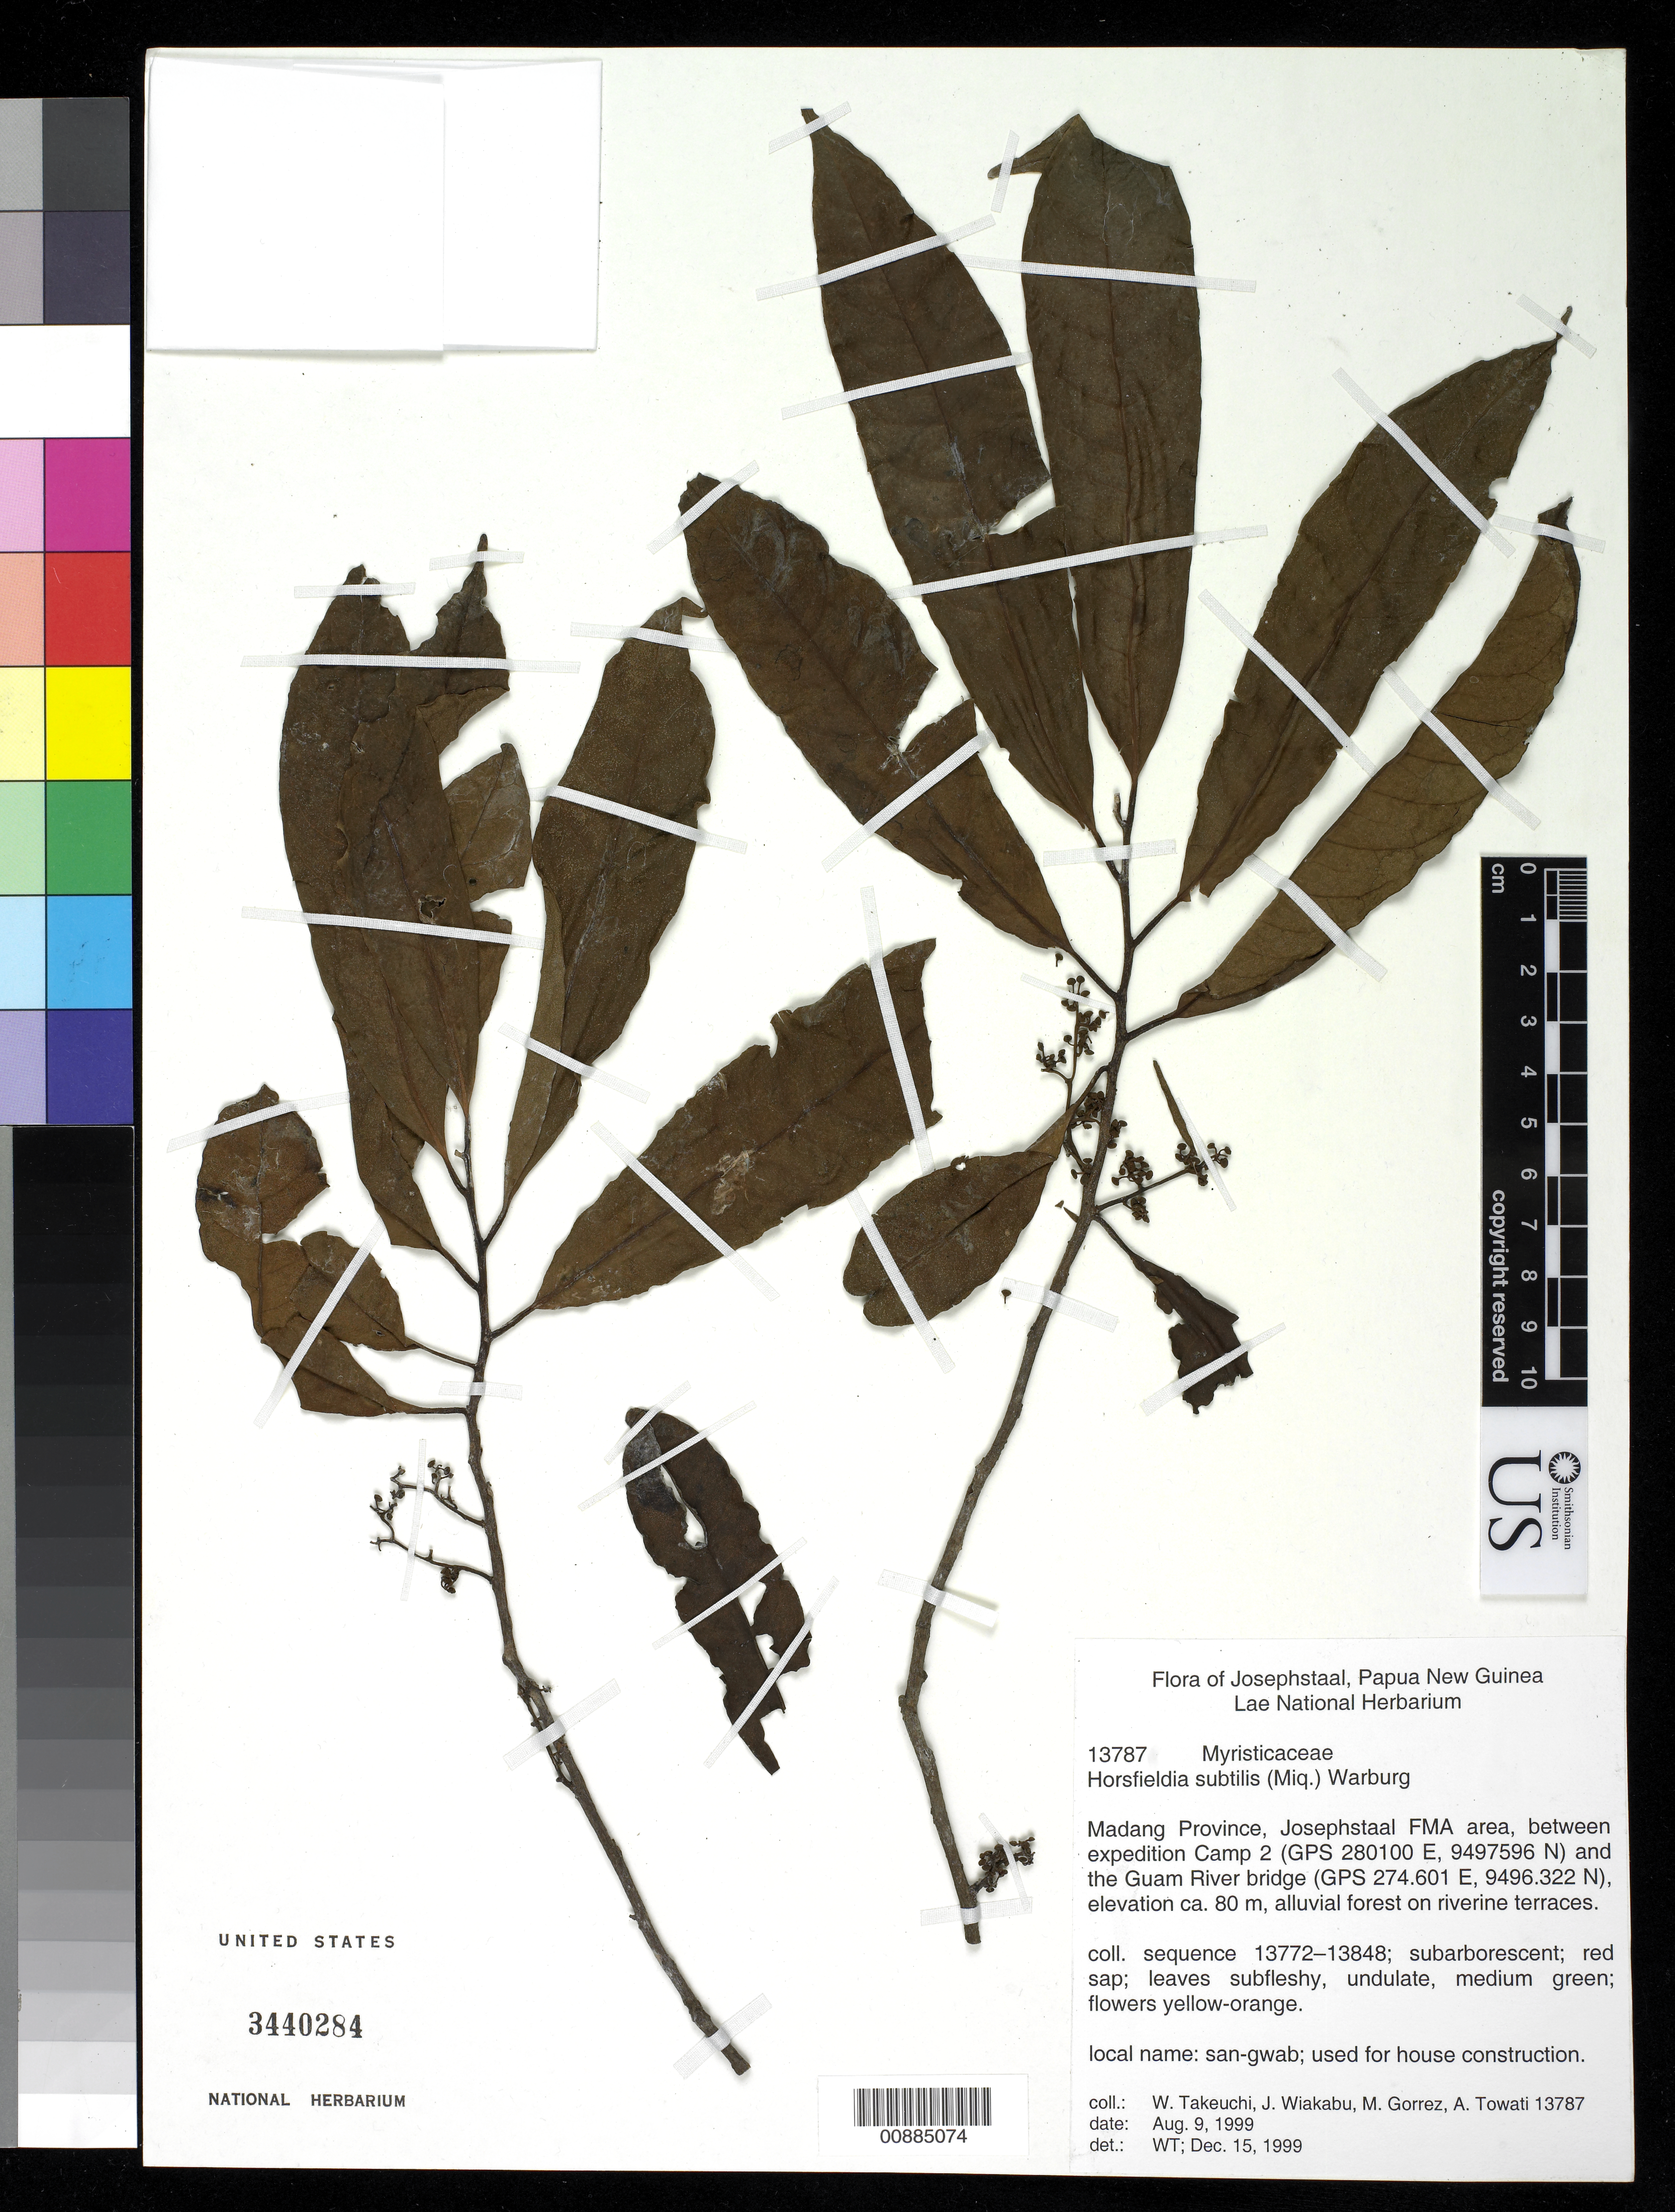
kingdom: Plantae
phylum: Tracheophyta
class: Magnoliopsida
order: Magnoliales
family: Myristicaceae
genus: Horsfieldia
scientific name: Horsfieldia subtilis var. subtilis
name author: Warb.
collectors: W. N. Takeuchi, J. Wiakabu, M. Gorrez & A. Towati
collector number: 13787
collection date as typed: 09 Aug 1999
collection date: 1999-08-09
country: Papua New Guinea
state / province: Madang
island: New Guinea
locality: Josephstall FMA area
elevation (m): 80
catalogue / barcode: US 3440284